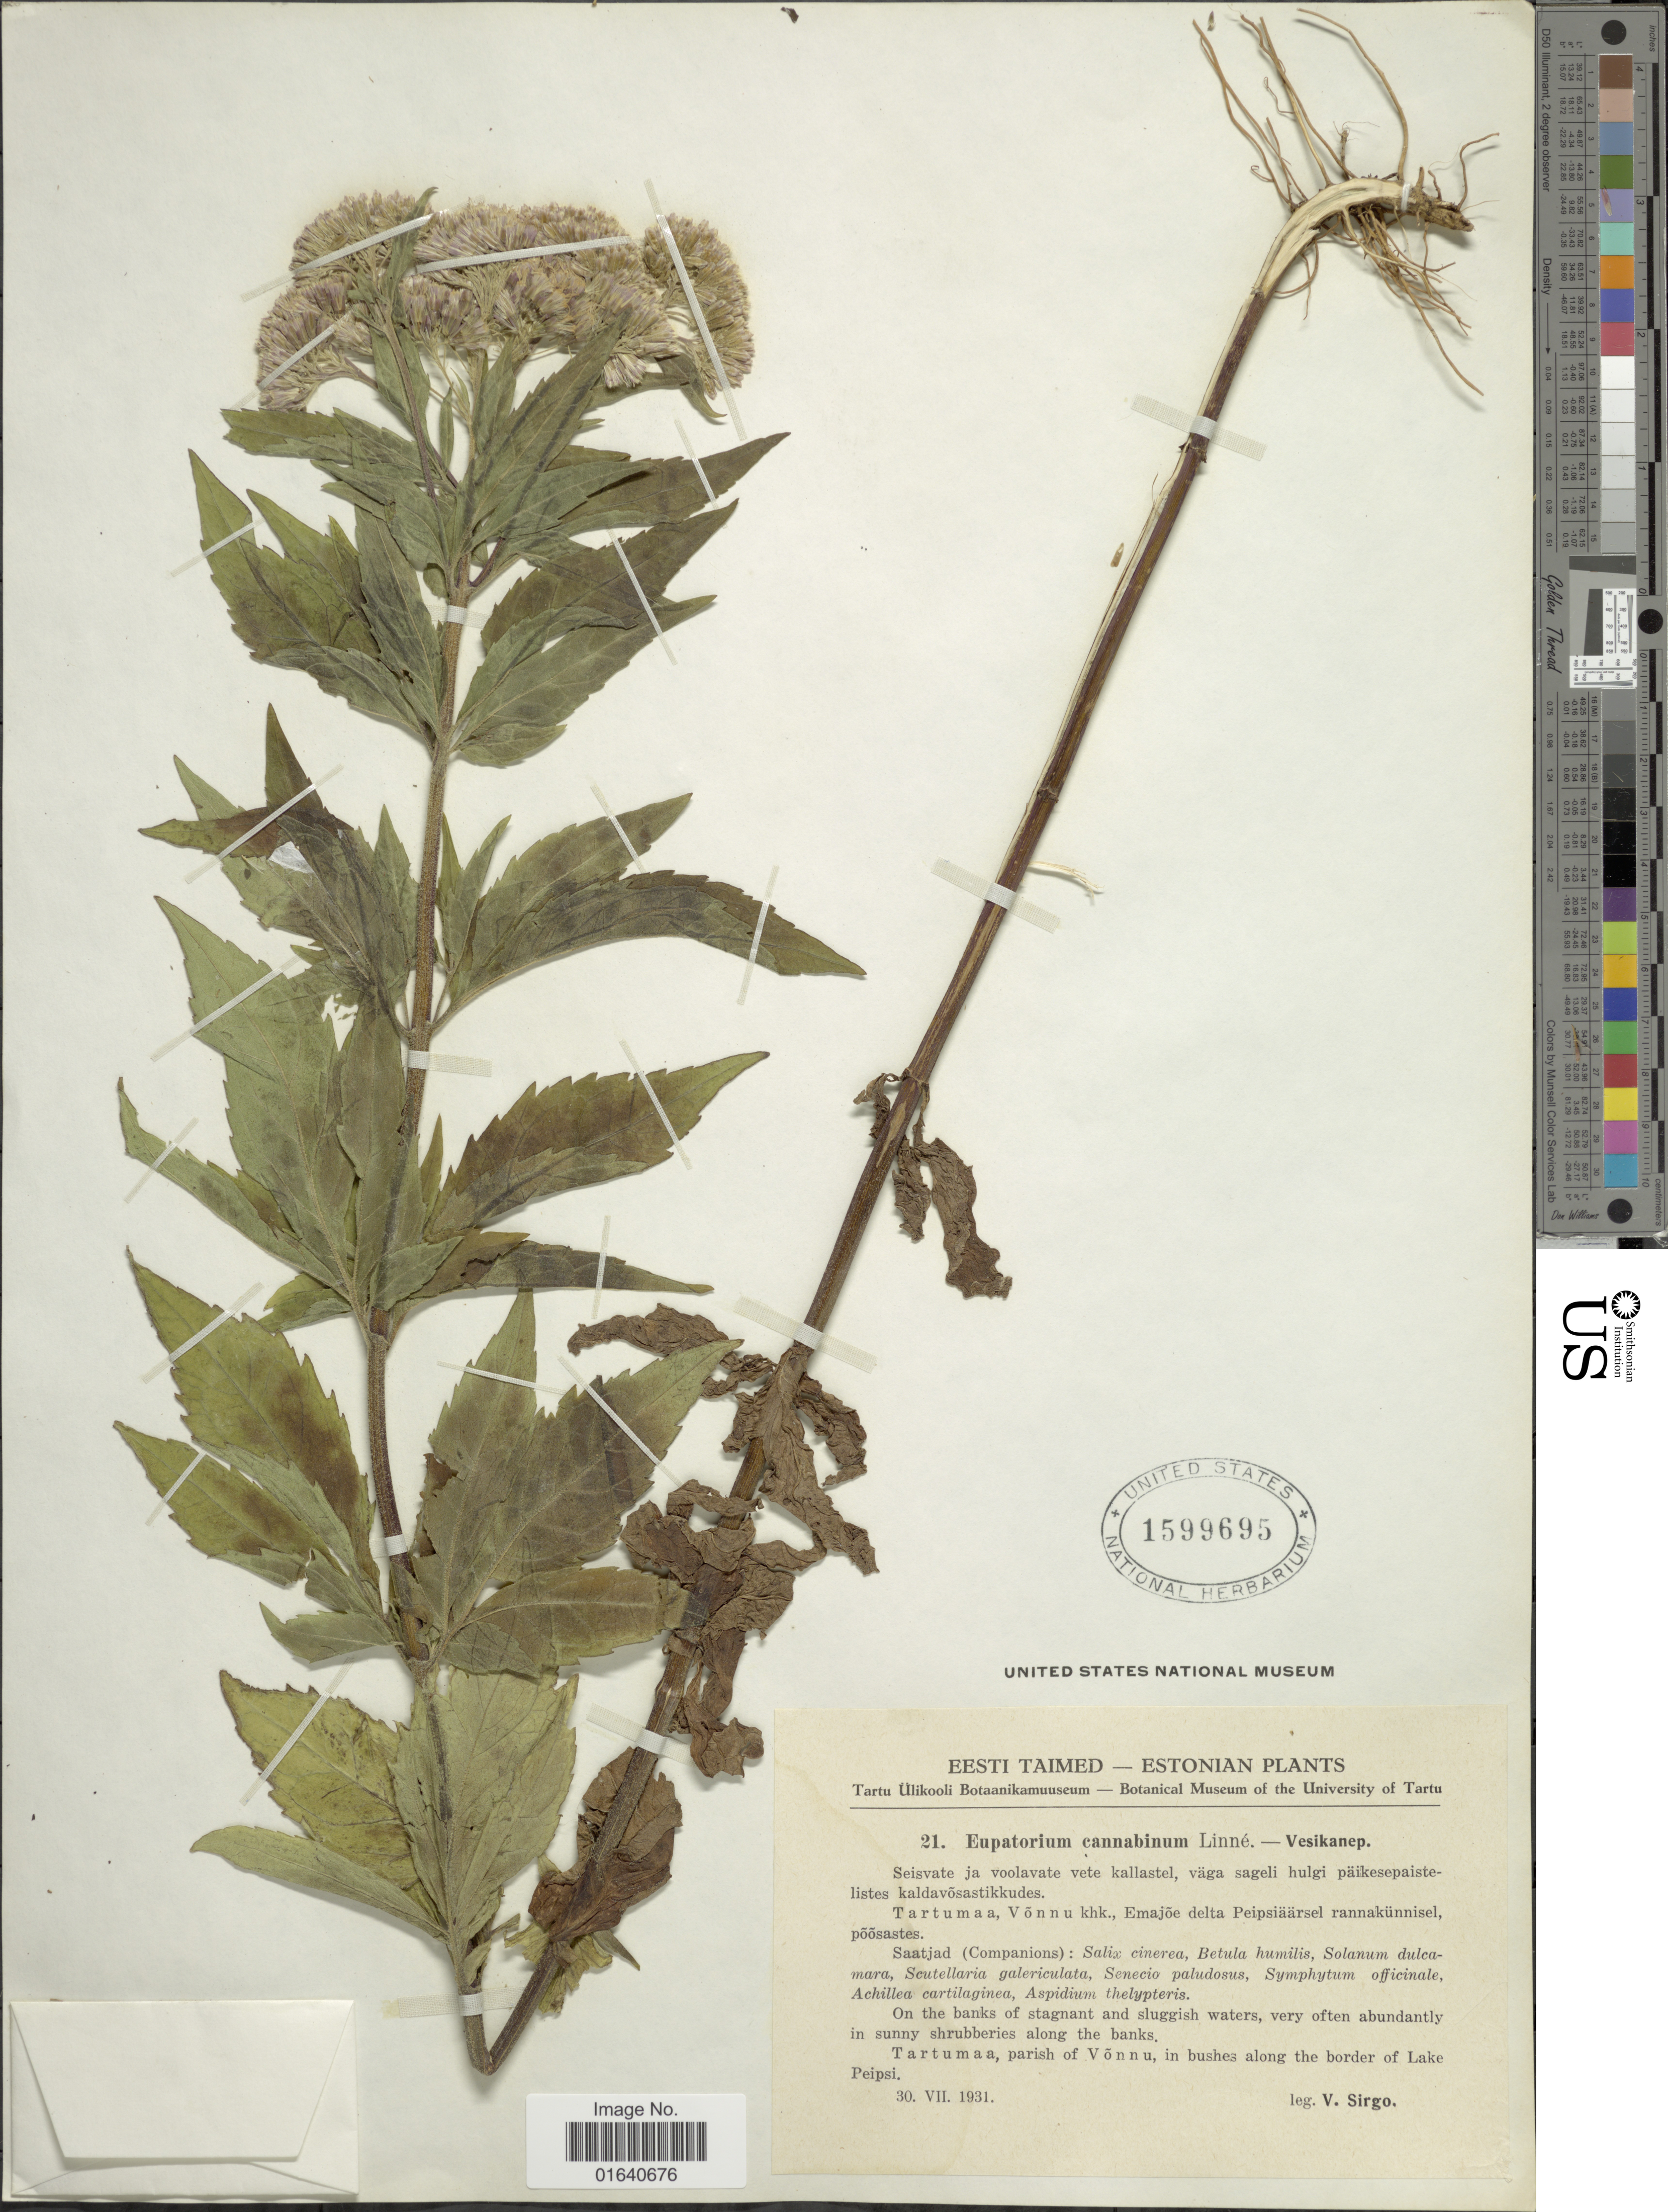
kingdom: Plantae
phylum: Tracheophyta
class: Magnoliopsida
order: Asterales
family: Asteraceae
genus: Eupatorium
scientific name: Eupatorium cannabinum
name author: L.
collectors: V. Sirgo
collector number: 21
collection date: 1931-07-30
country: Estonia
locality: Tartumaa, parish of Võnnum in bushes along the border of Lake Peipsi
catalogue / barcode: US 1599695